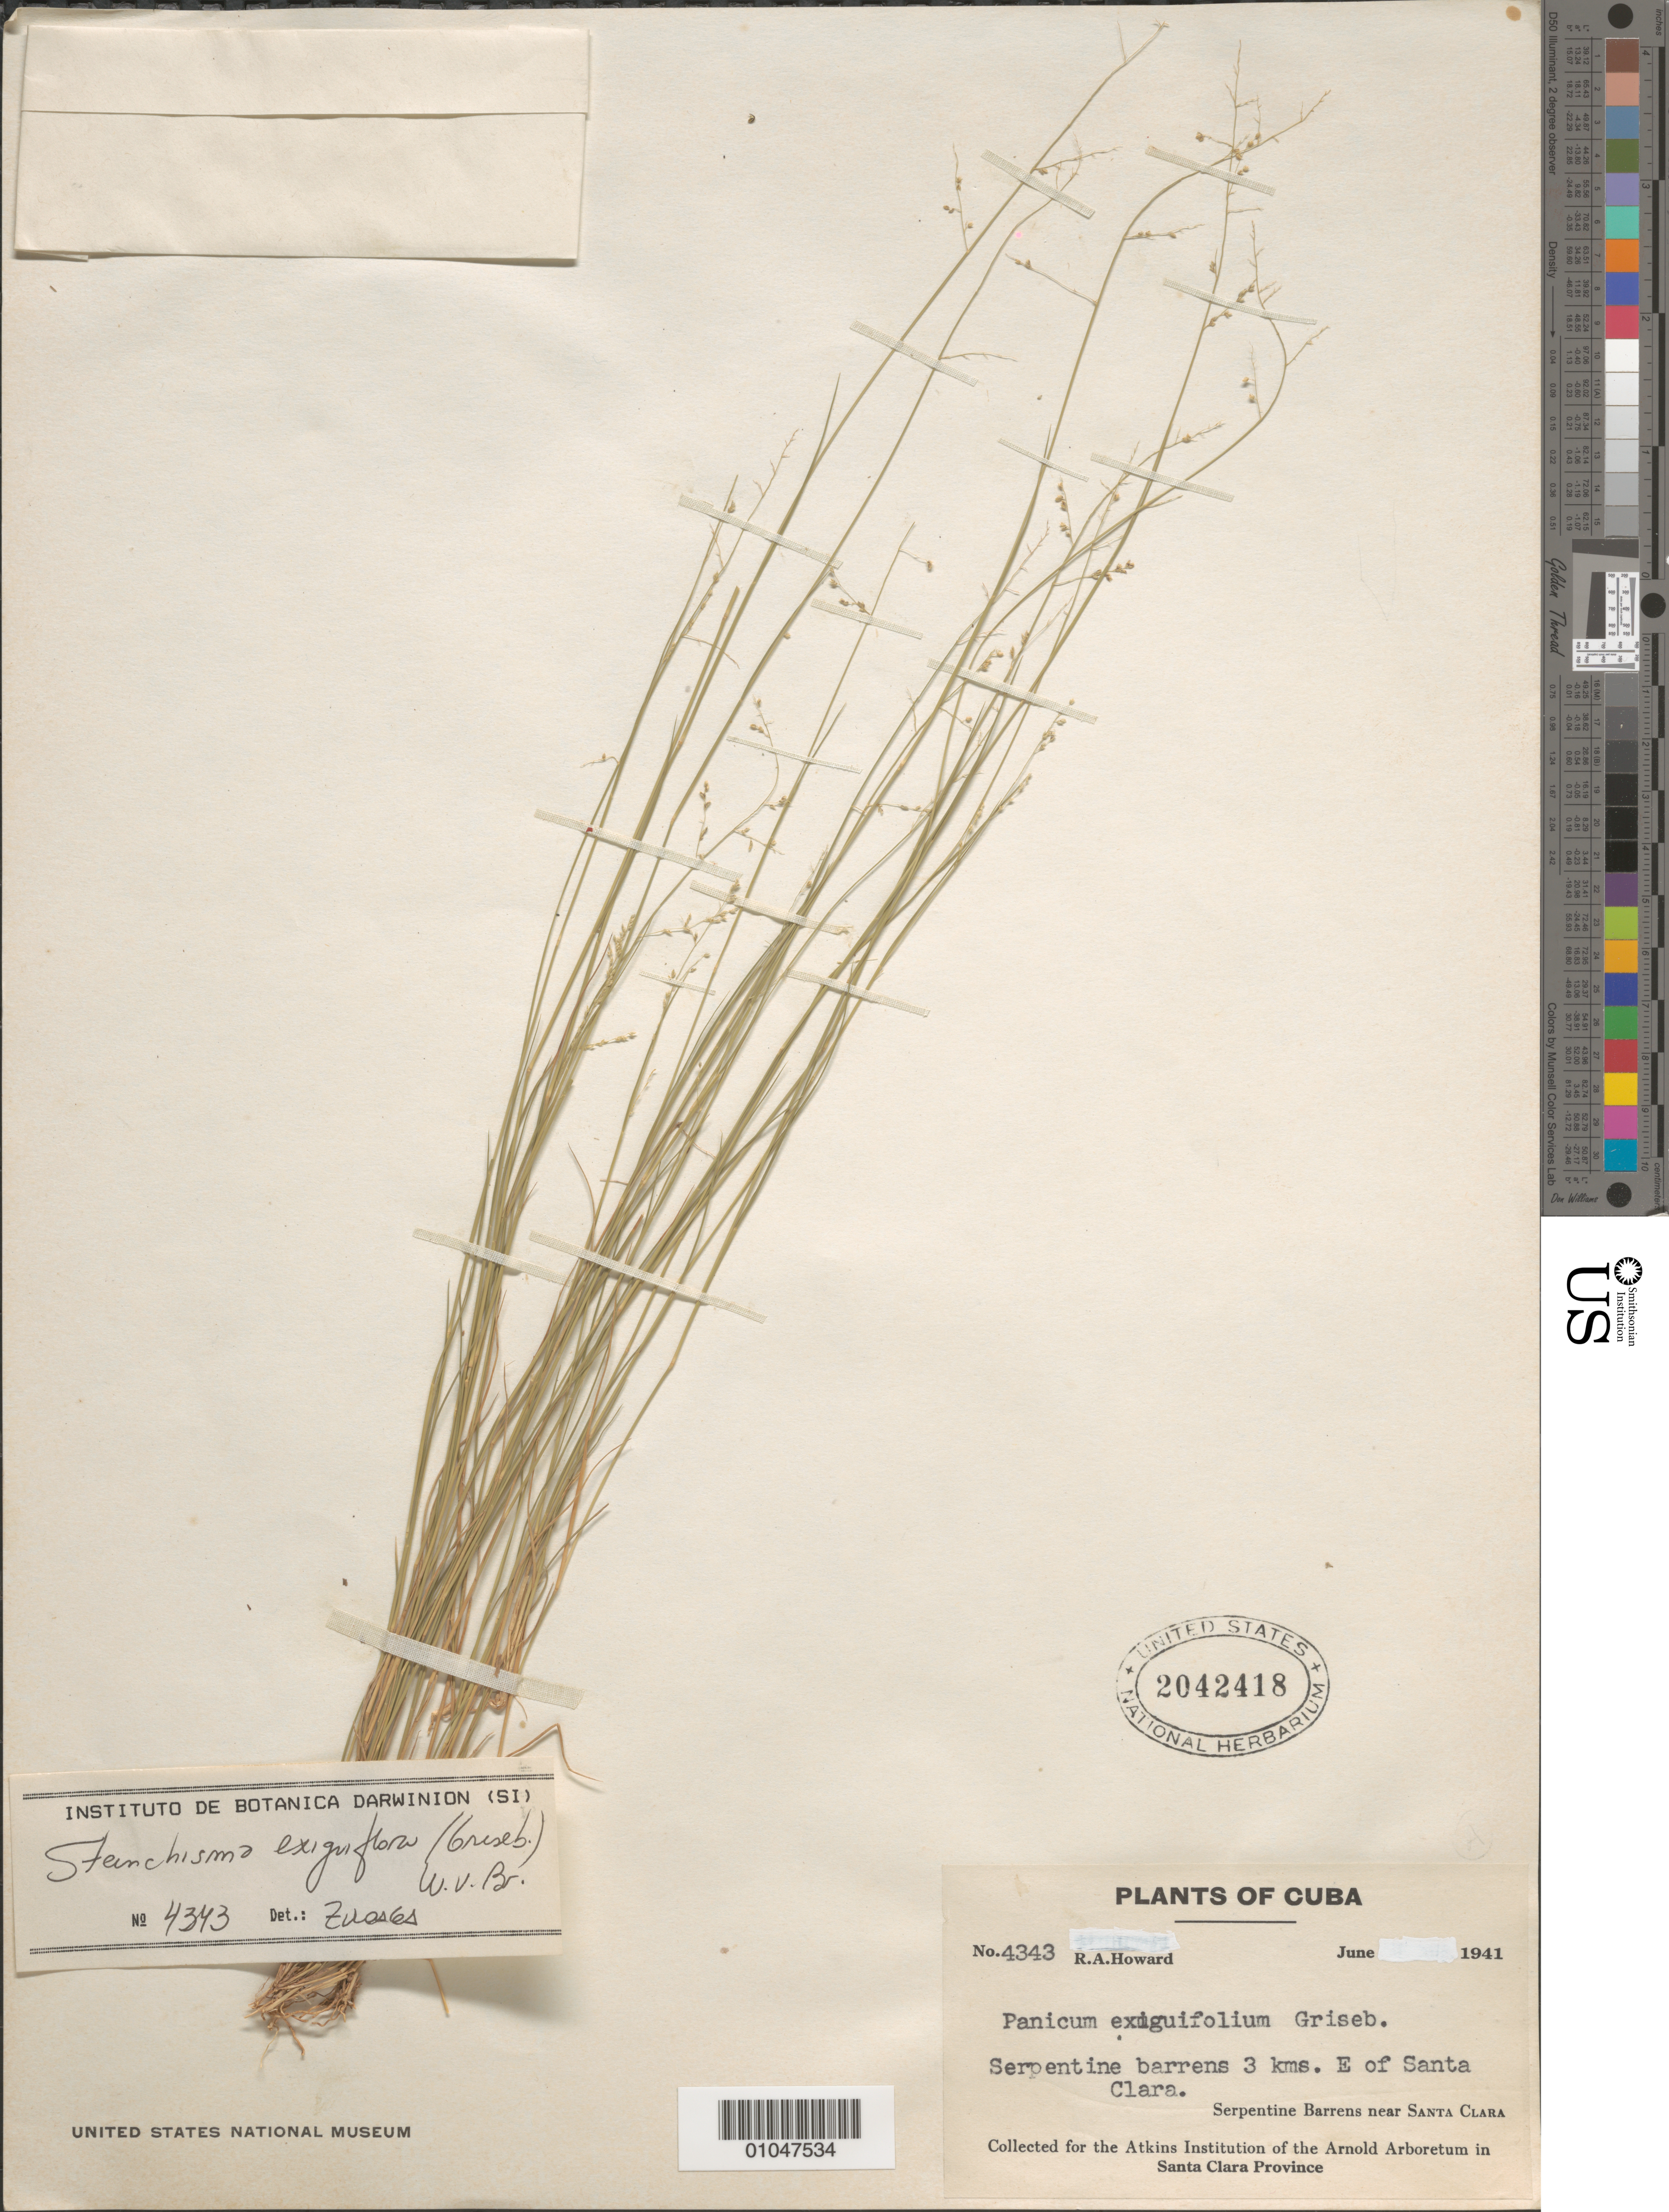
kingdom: Plantae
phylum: Tracheophyta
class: Liliopsida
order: Poales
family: Poaceae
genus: Panicum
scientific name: Panicum exiguiflorum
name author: Griseb.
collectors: R. A. Howard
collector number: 4343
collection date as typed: Jun 1941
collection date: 1941-06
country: Cuba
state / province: Villa Clara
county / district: Santa Clara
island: Cuba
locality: Serpentine barrens 3 km E of Santa Clara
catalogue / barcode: US 2042418